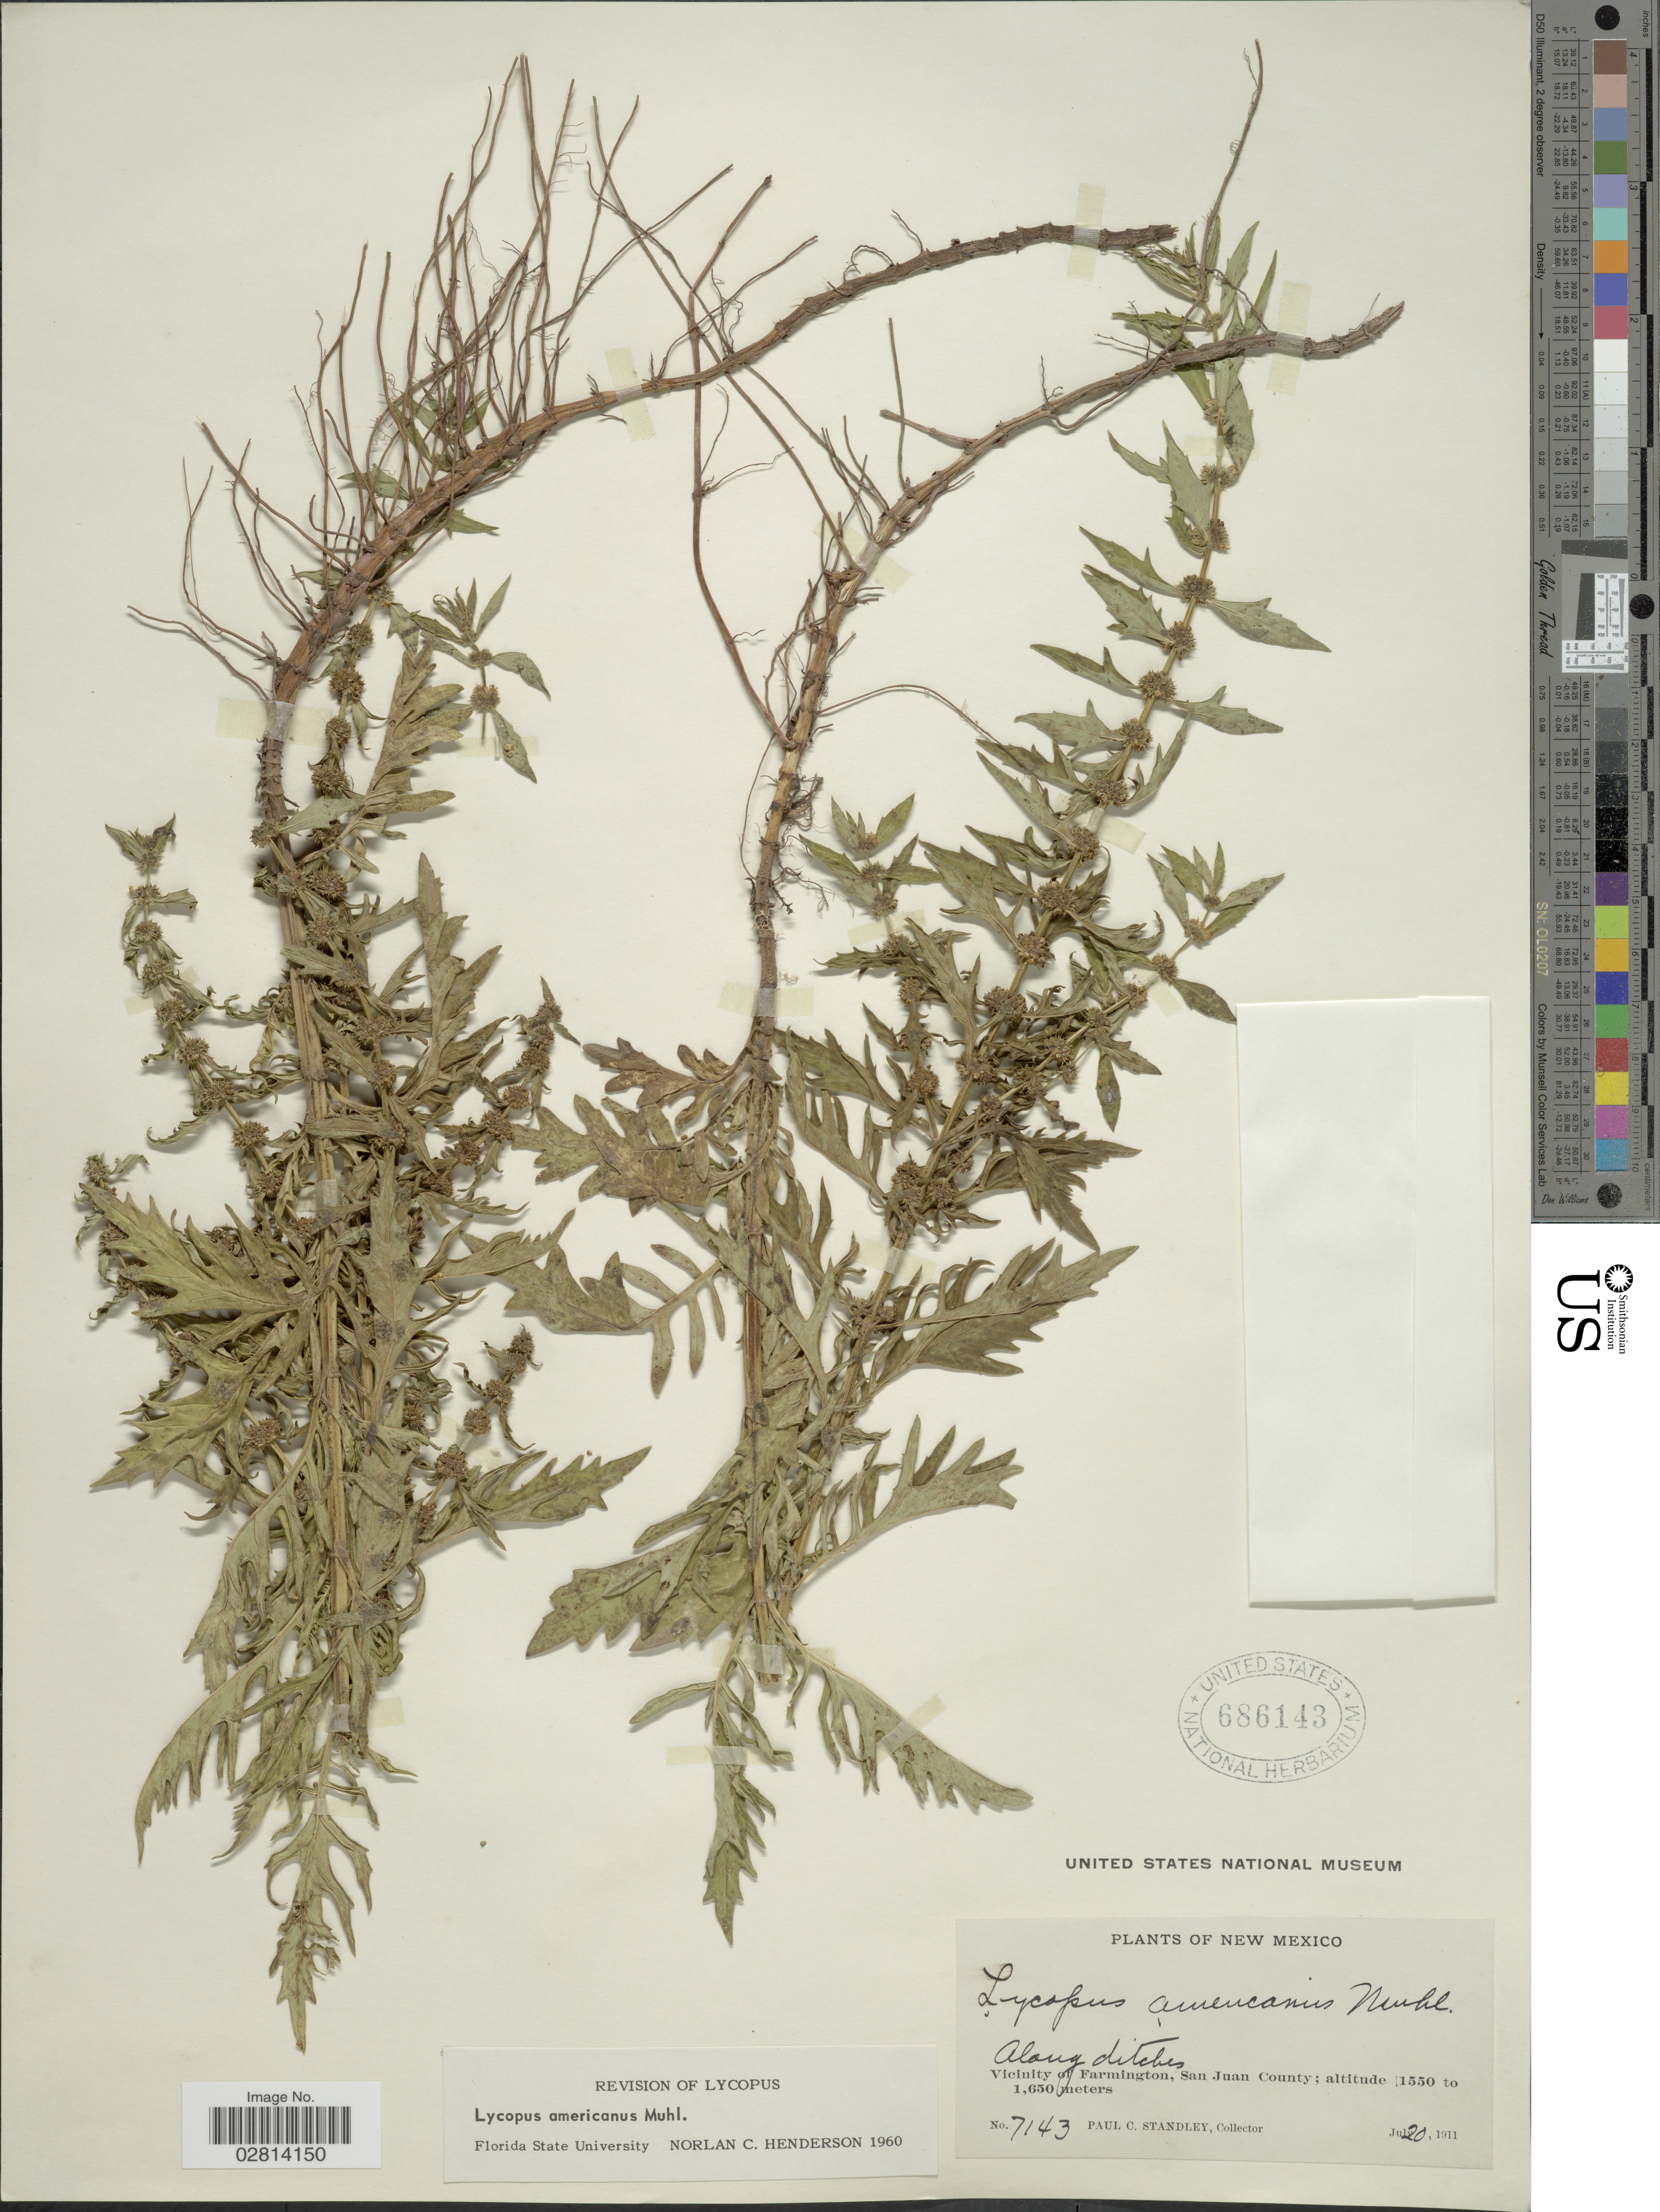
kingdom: Plantae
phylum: Tracheophyta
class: Magnoliopsida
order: Lamiales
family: Lamiaceae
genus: Lycopus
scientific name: Lycopus americanus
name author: Muhl. ex W.P.C. Barton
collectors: P. C. Standley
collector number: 7143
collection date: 1911-07-20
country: United States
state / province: New Mexico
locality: Along ditches, Vicinity of Farmington, San Juan County.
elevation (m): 1550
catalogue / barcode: US 686143